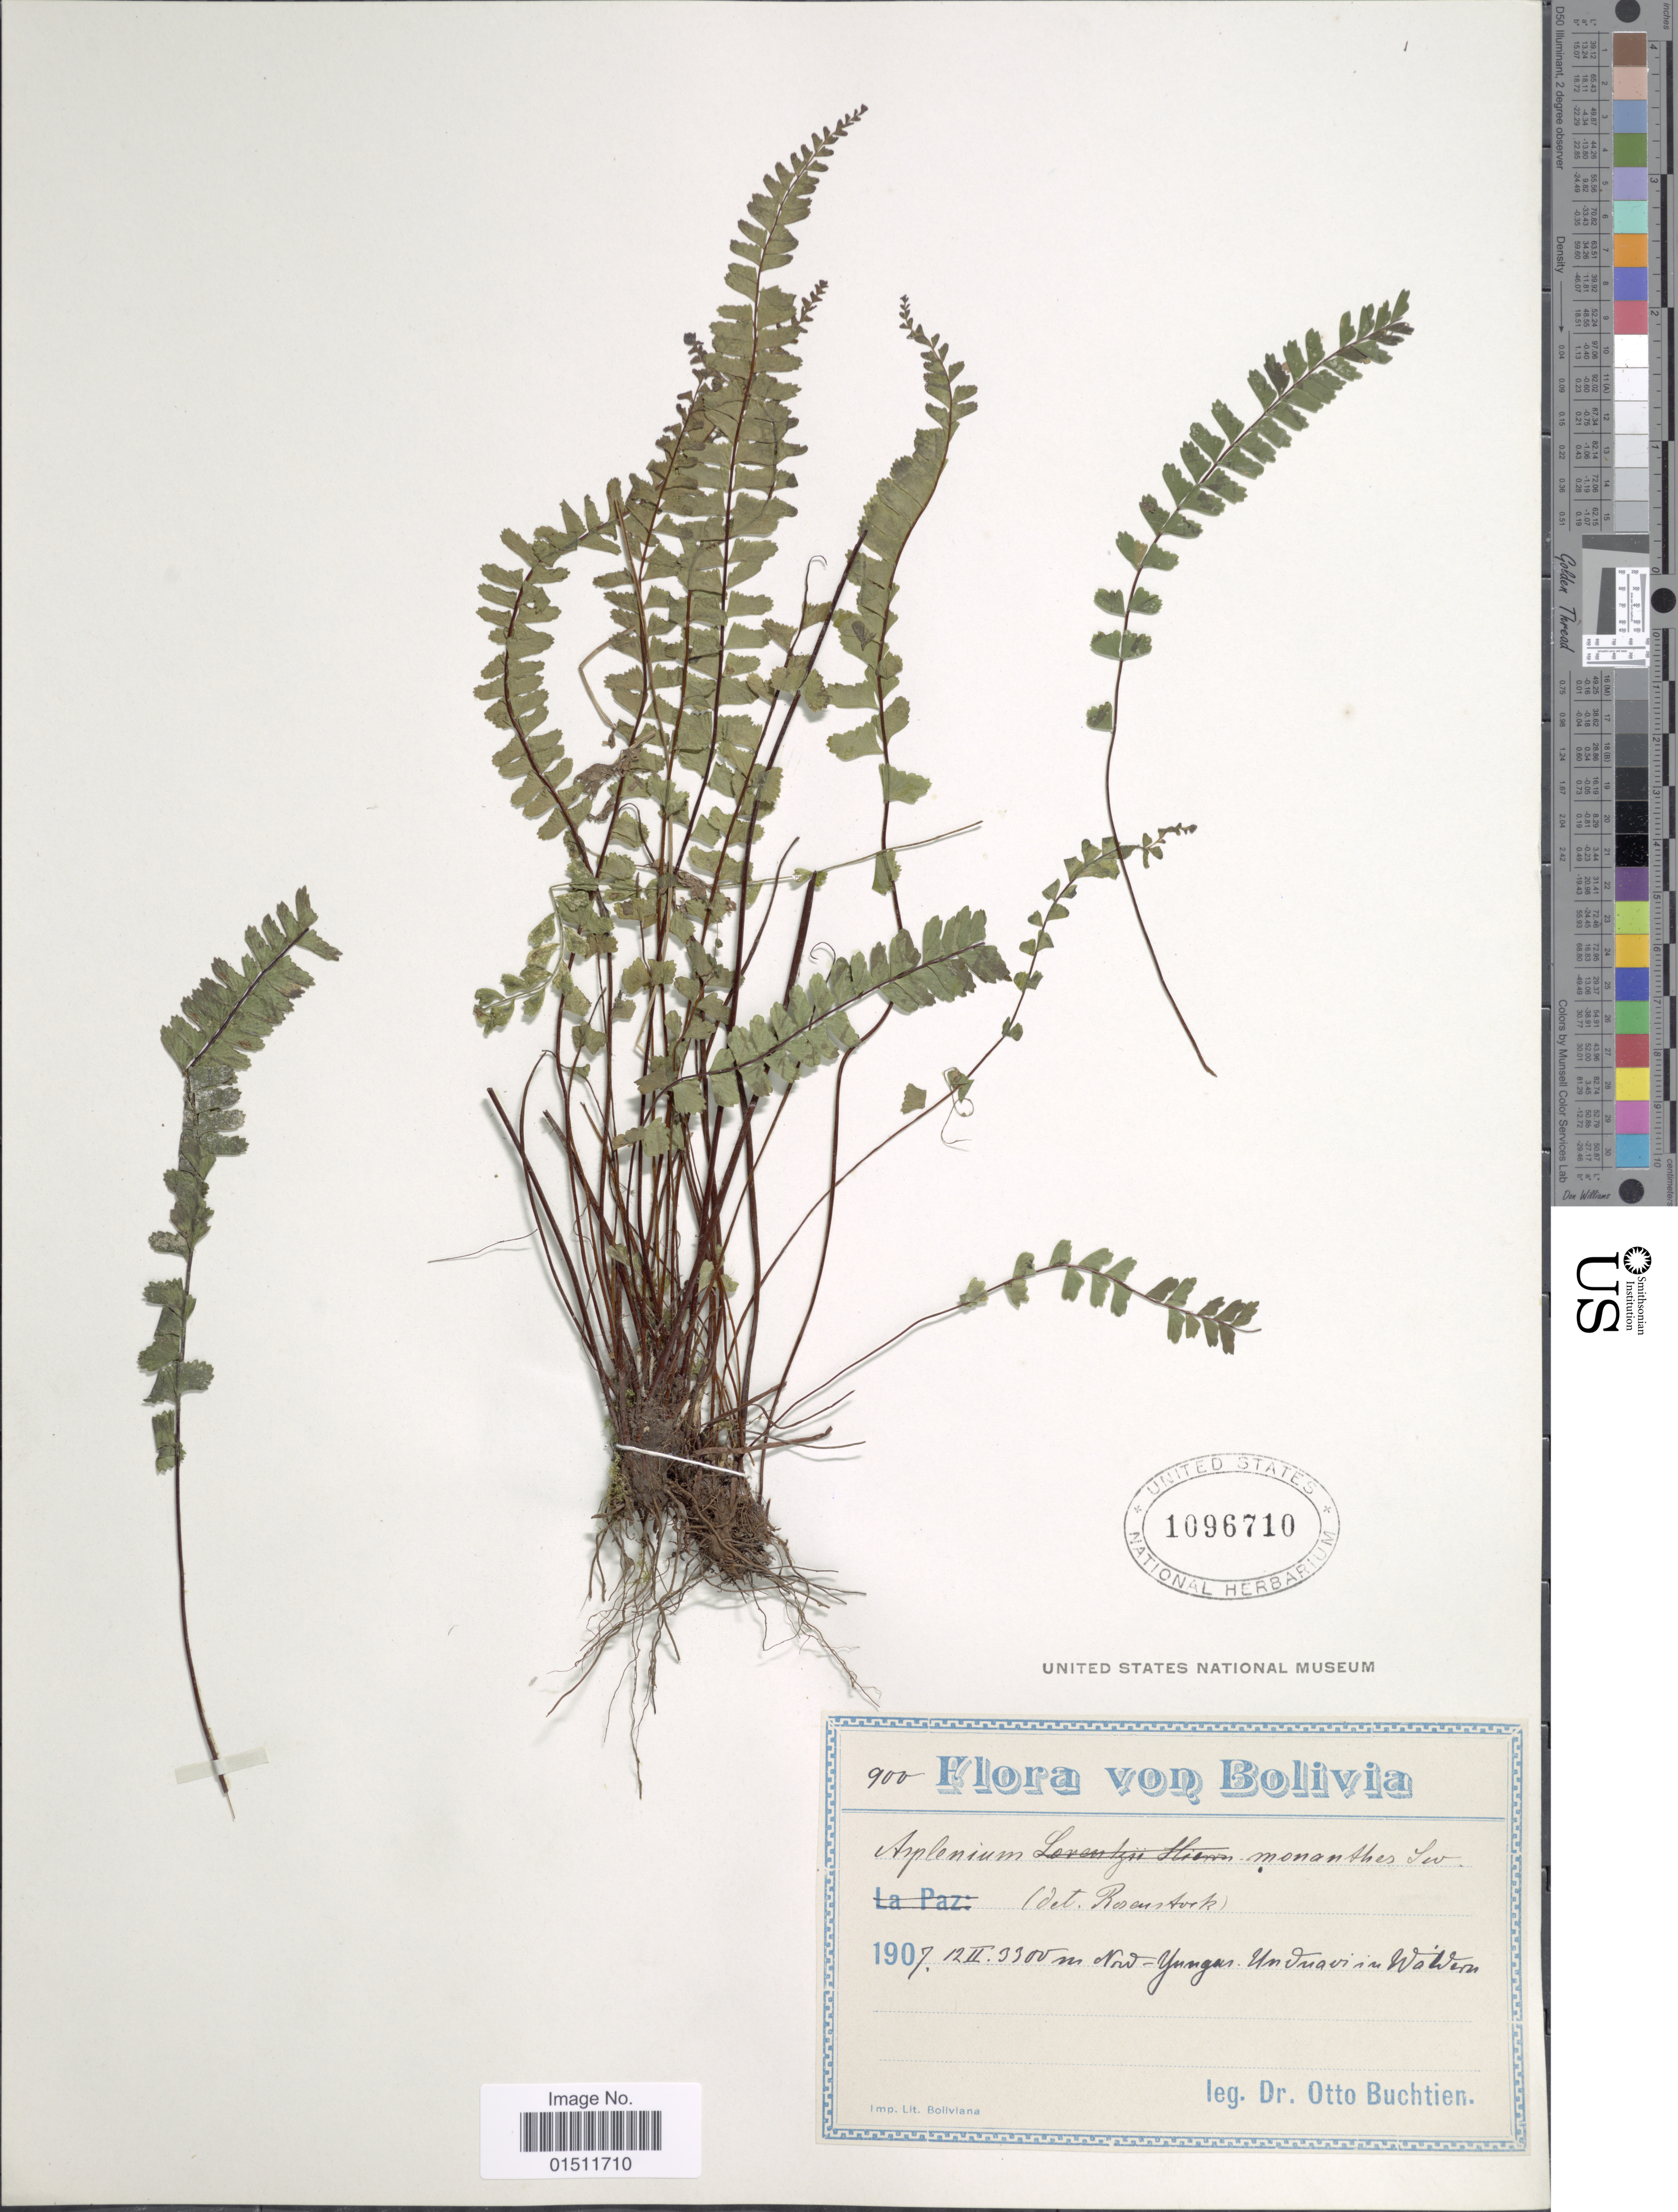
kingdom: Plantae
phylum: Tracheophyta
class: Polypodiopsida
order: Polypodiales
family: Aspleniaceae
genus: Asplenium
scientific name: Asplenium monanthes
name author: L.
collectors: O. Buchtien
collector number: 900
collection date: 1907-02-12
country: Bolivia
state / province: La Paz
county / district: Nor Yungas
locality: Unduavi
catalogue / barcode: US 1096710